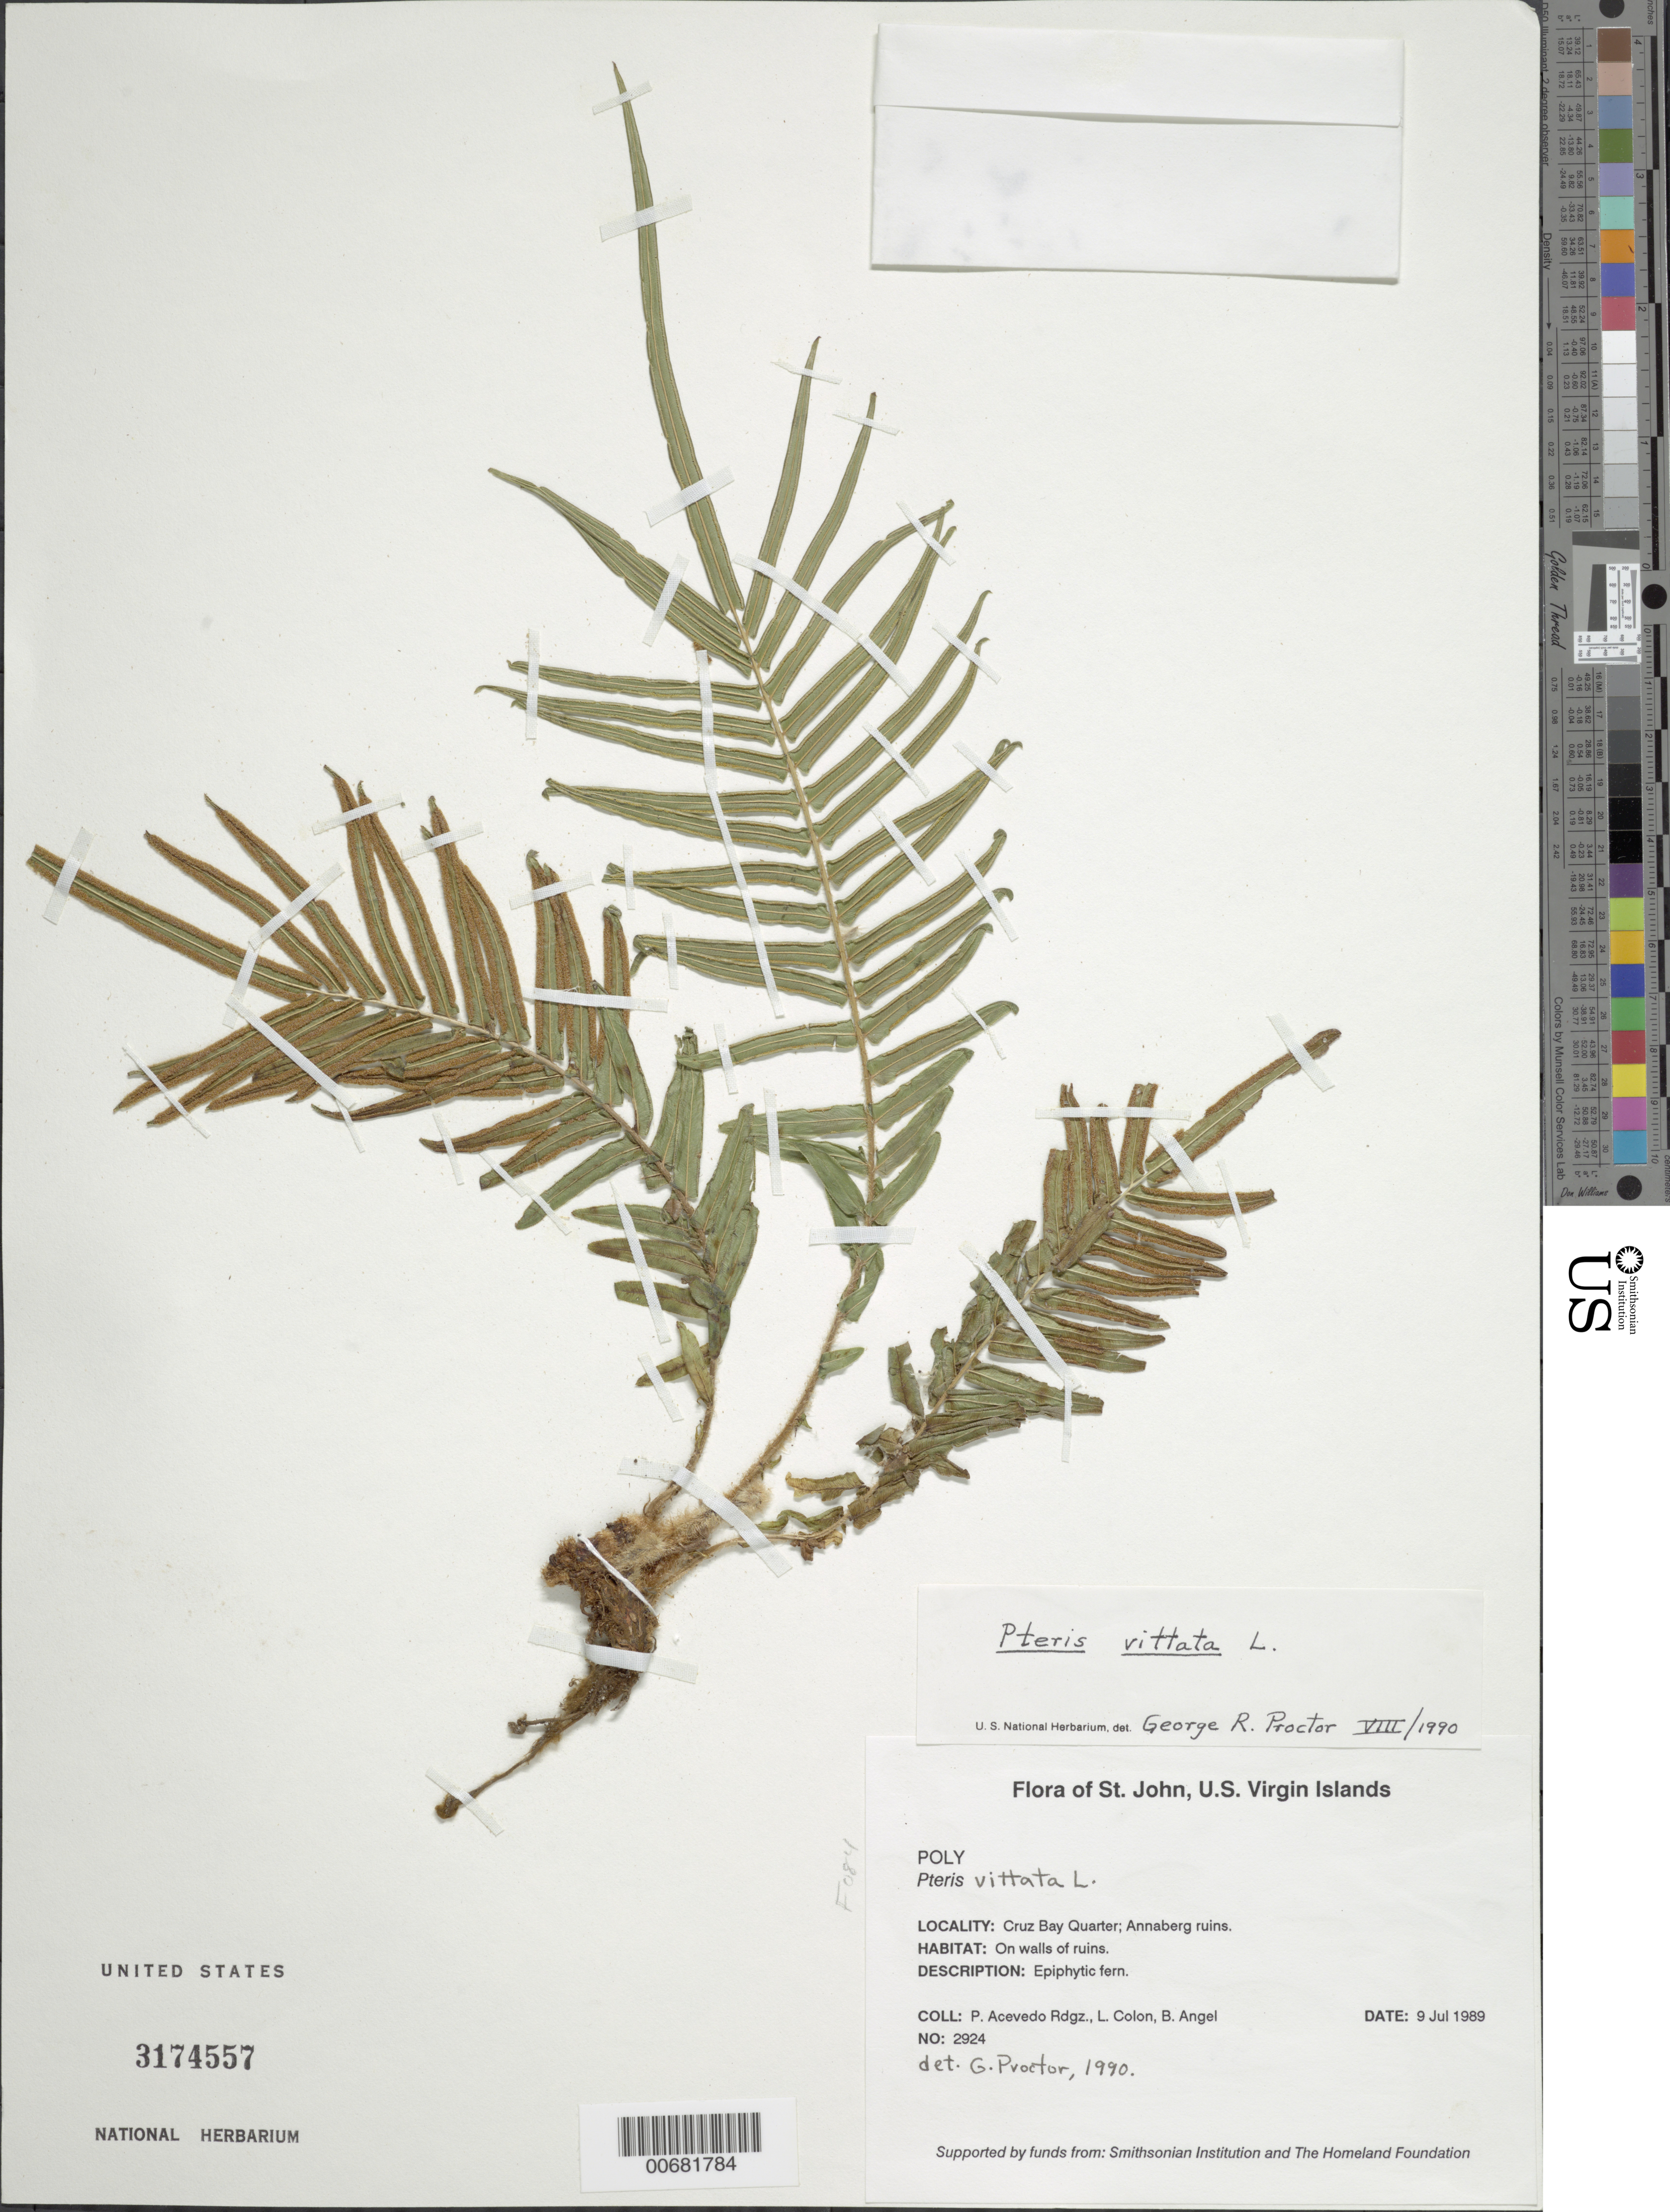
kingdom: Plantae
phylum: Tracheophyta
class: Polypodiopsida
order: Polypodiales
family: Pteridaceae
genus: Pteris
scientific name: Pteris vittata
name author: L.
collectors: P. Acevedo-Rodr., L. Colon & Bobbi Angell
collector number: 2924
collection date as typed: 09 Jul 1989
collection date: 1989-07-09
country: U.S. Virgin Islands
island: St. John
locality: Annaberg ruins.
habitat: On walls of ruins.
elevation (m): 15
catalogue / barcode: US 3174557